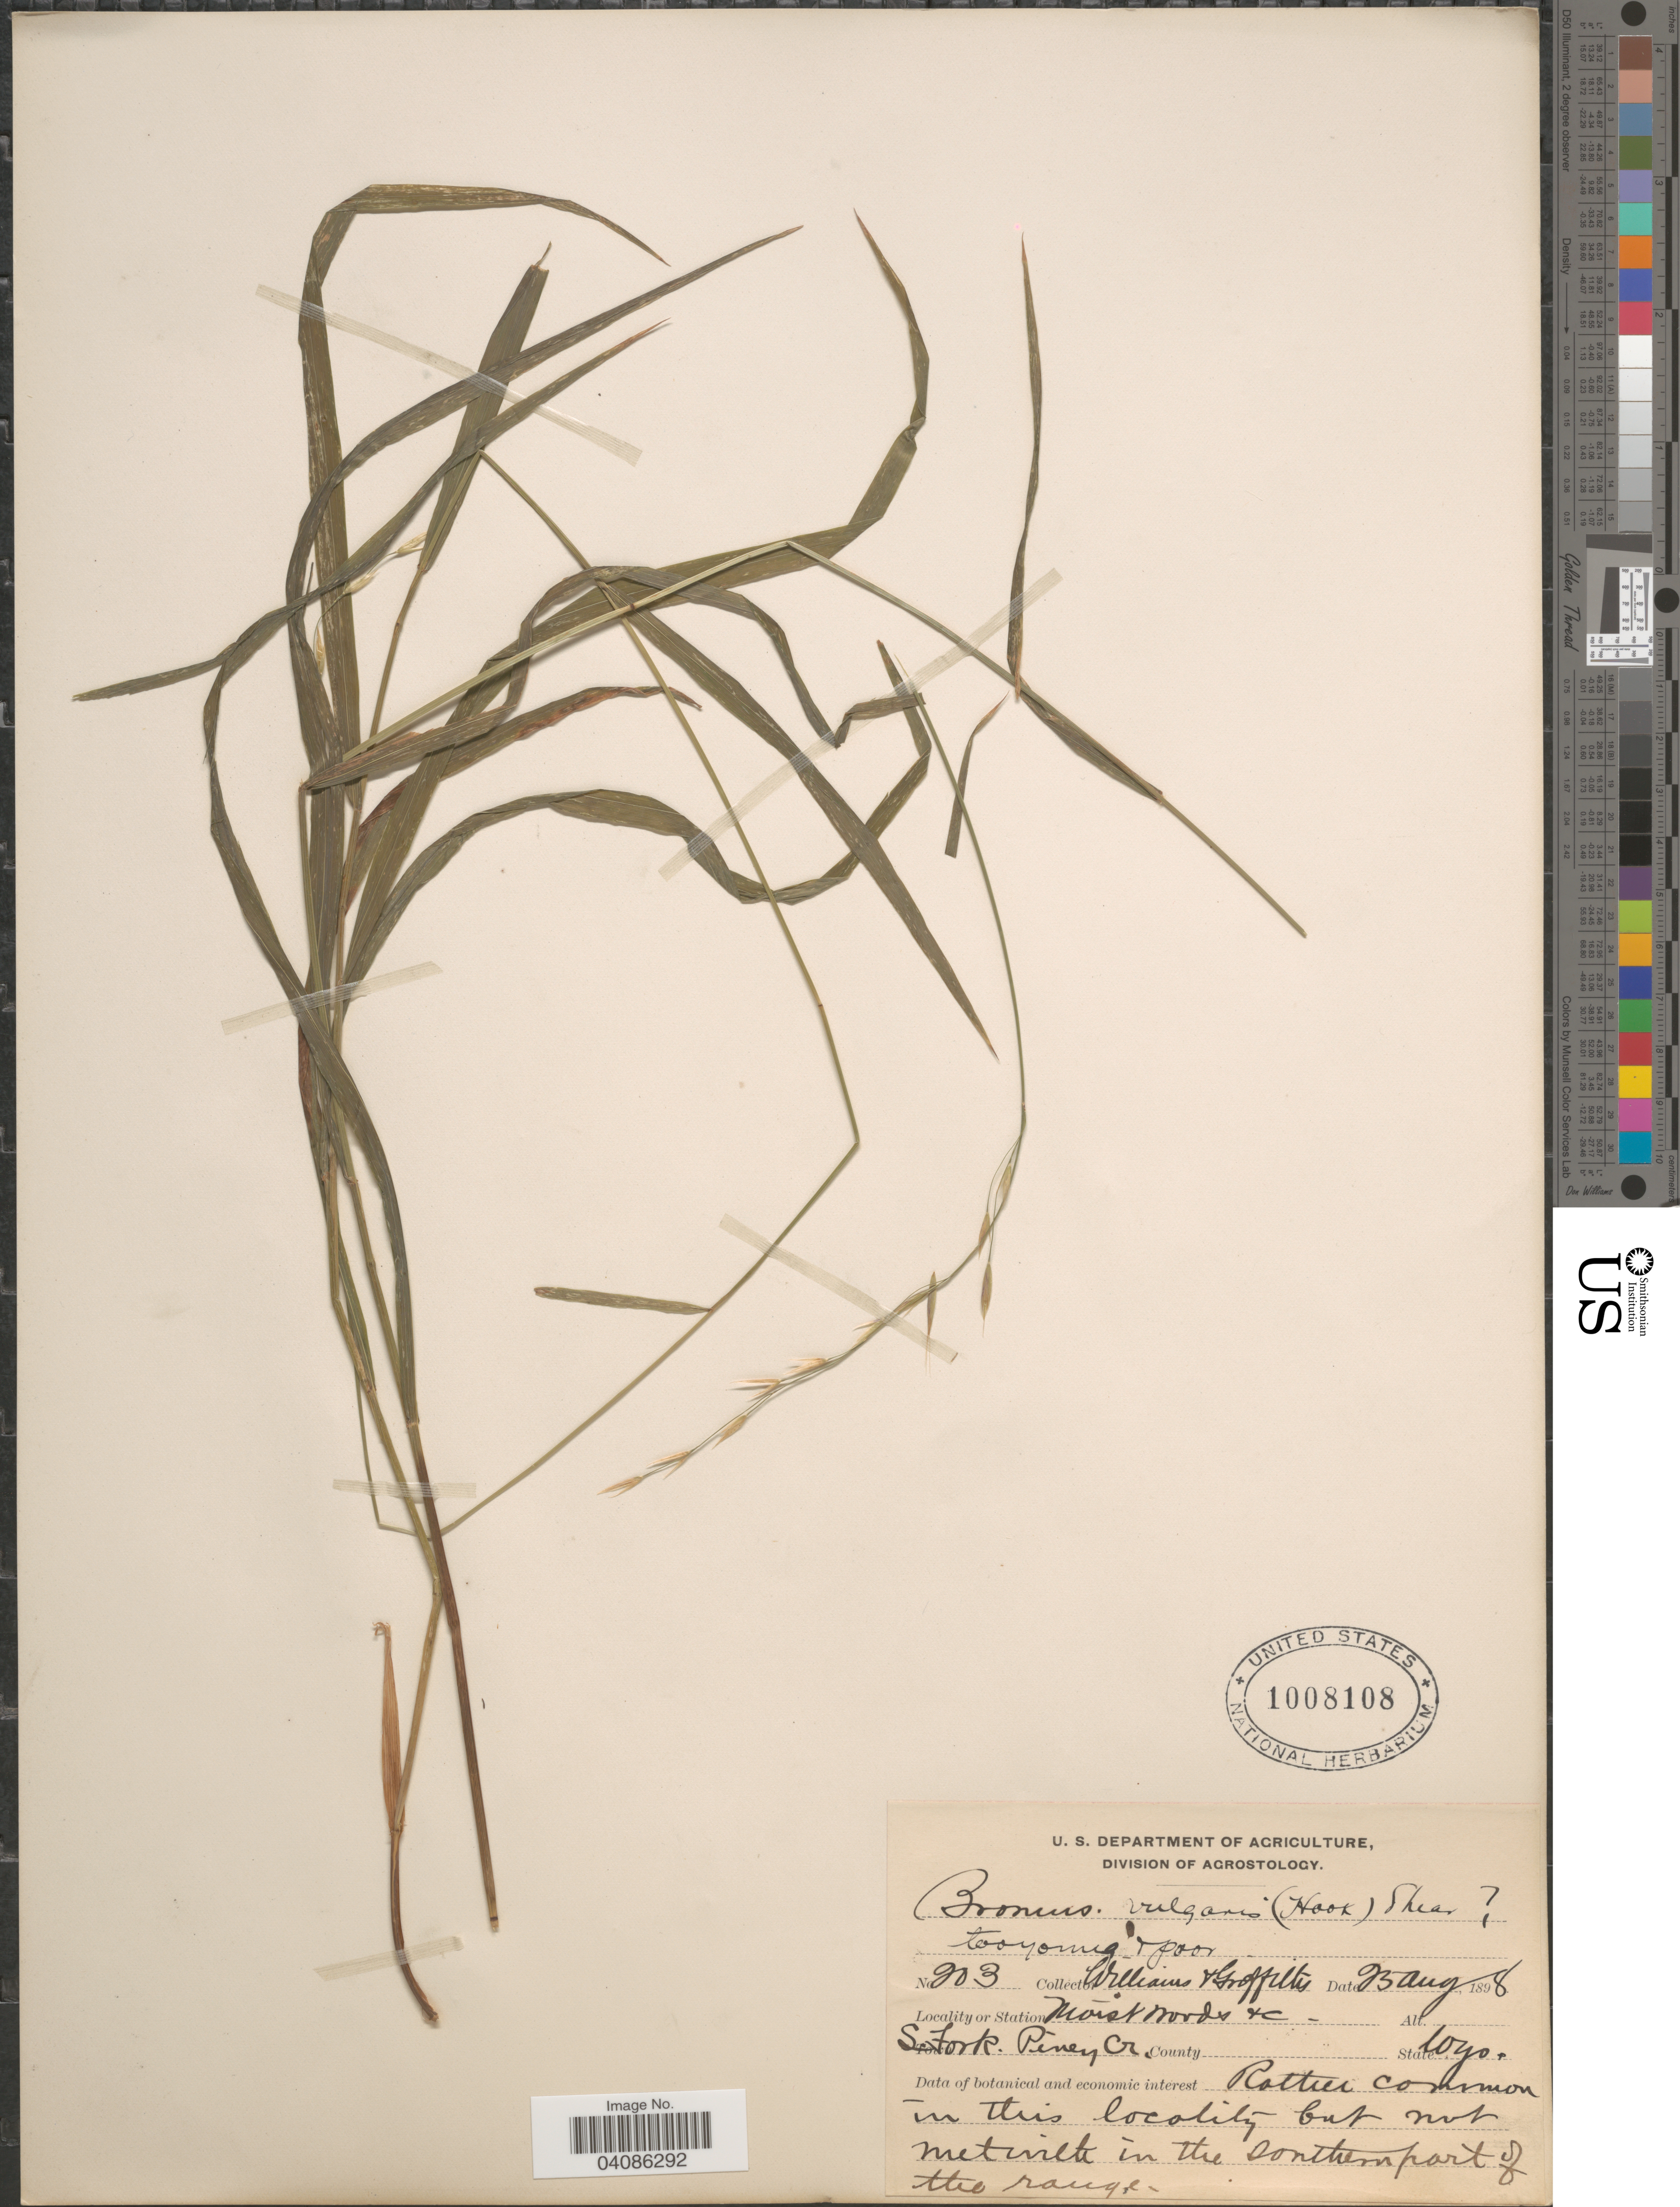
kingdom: Plantae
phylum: Tracheophyta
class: Liliopsida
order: Poales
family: Poaceae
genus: Bromus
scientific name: Bromus vulgaris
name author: (Hook.) Shear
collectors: -- Williams & -- Griffiths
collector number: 203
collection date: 1898-08-25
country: United States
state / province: Wyoming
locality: S. Fork. Piney Cr. In the southern part of the range.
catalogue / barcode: US 1008108